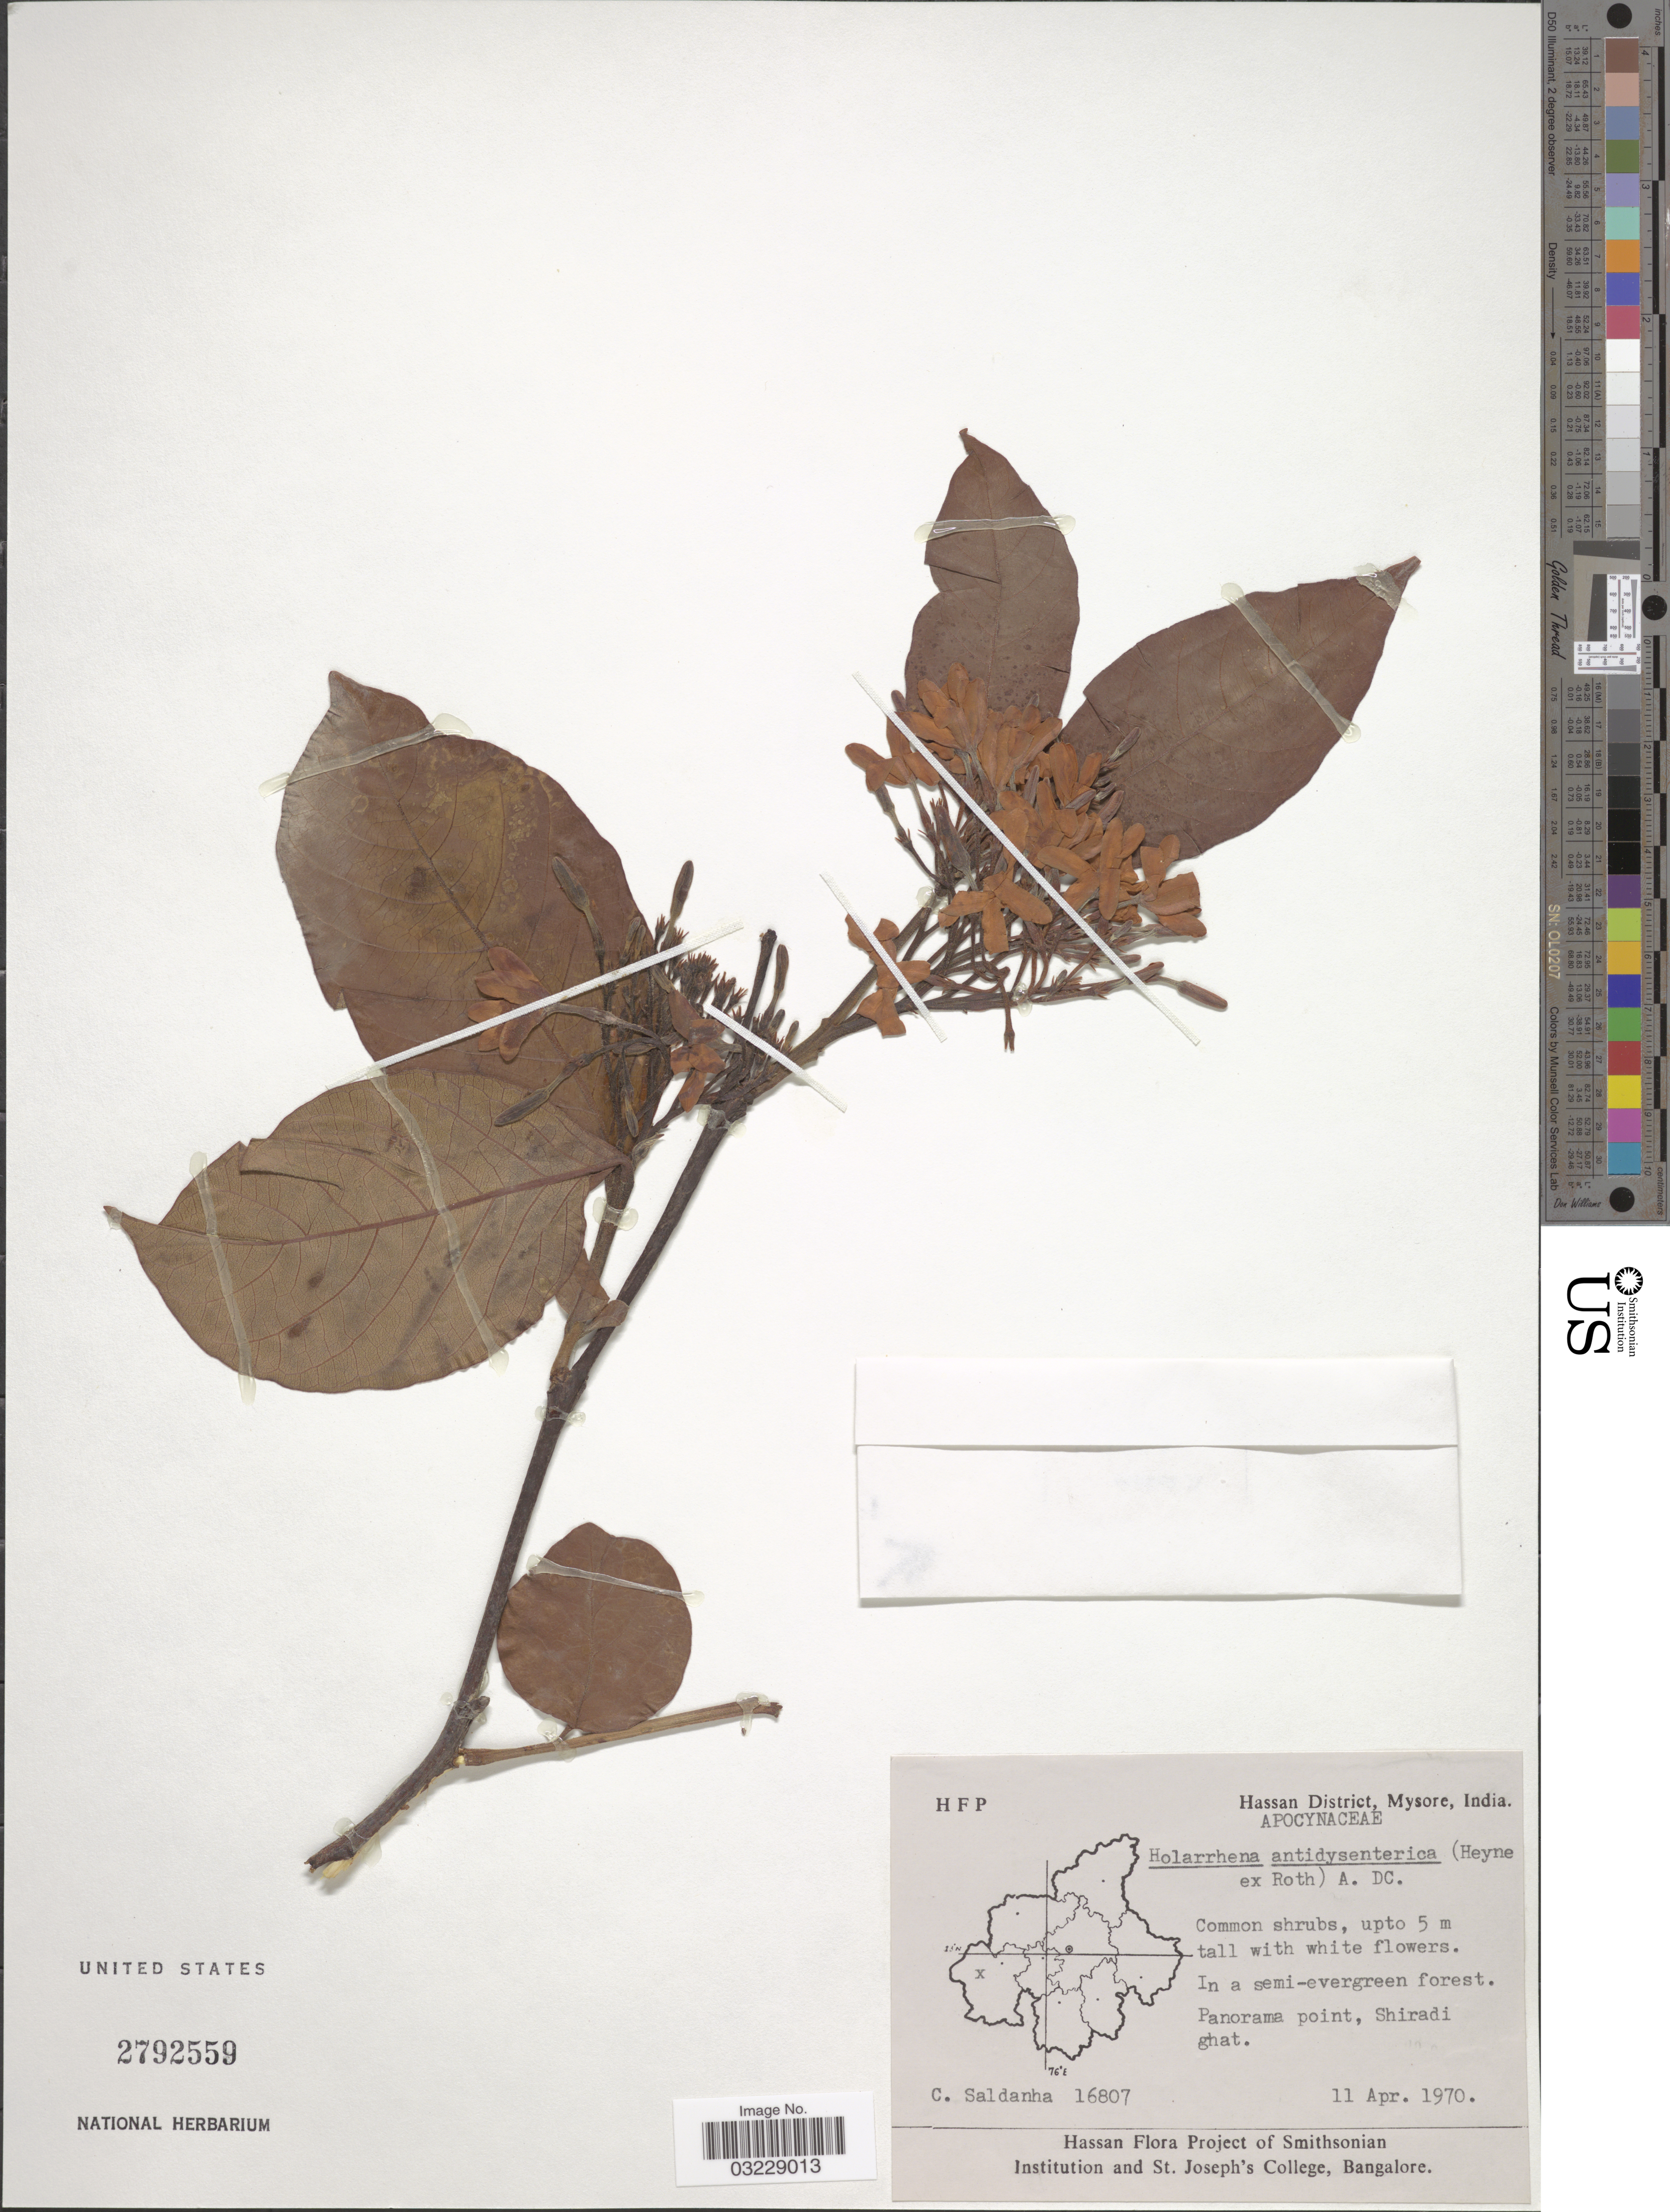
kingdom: Plantae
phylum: Tracheophyta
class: Magnoliopsida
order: Gentianales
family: Apocynaceae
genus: Holarrhena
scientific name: Holarrhena pubescens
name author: (Buch.-Ham.) Wall. ex G. Don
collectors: C. Saldanha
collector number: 16807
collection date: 1970-04-11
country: India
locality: Hassna District, Mysore. Panorama point, Shiradi ghat.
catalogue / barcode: US 2792559